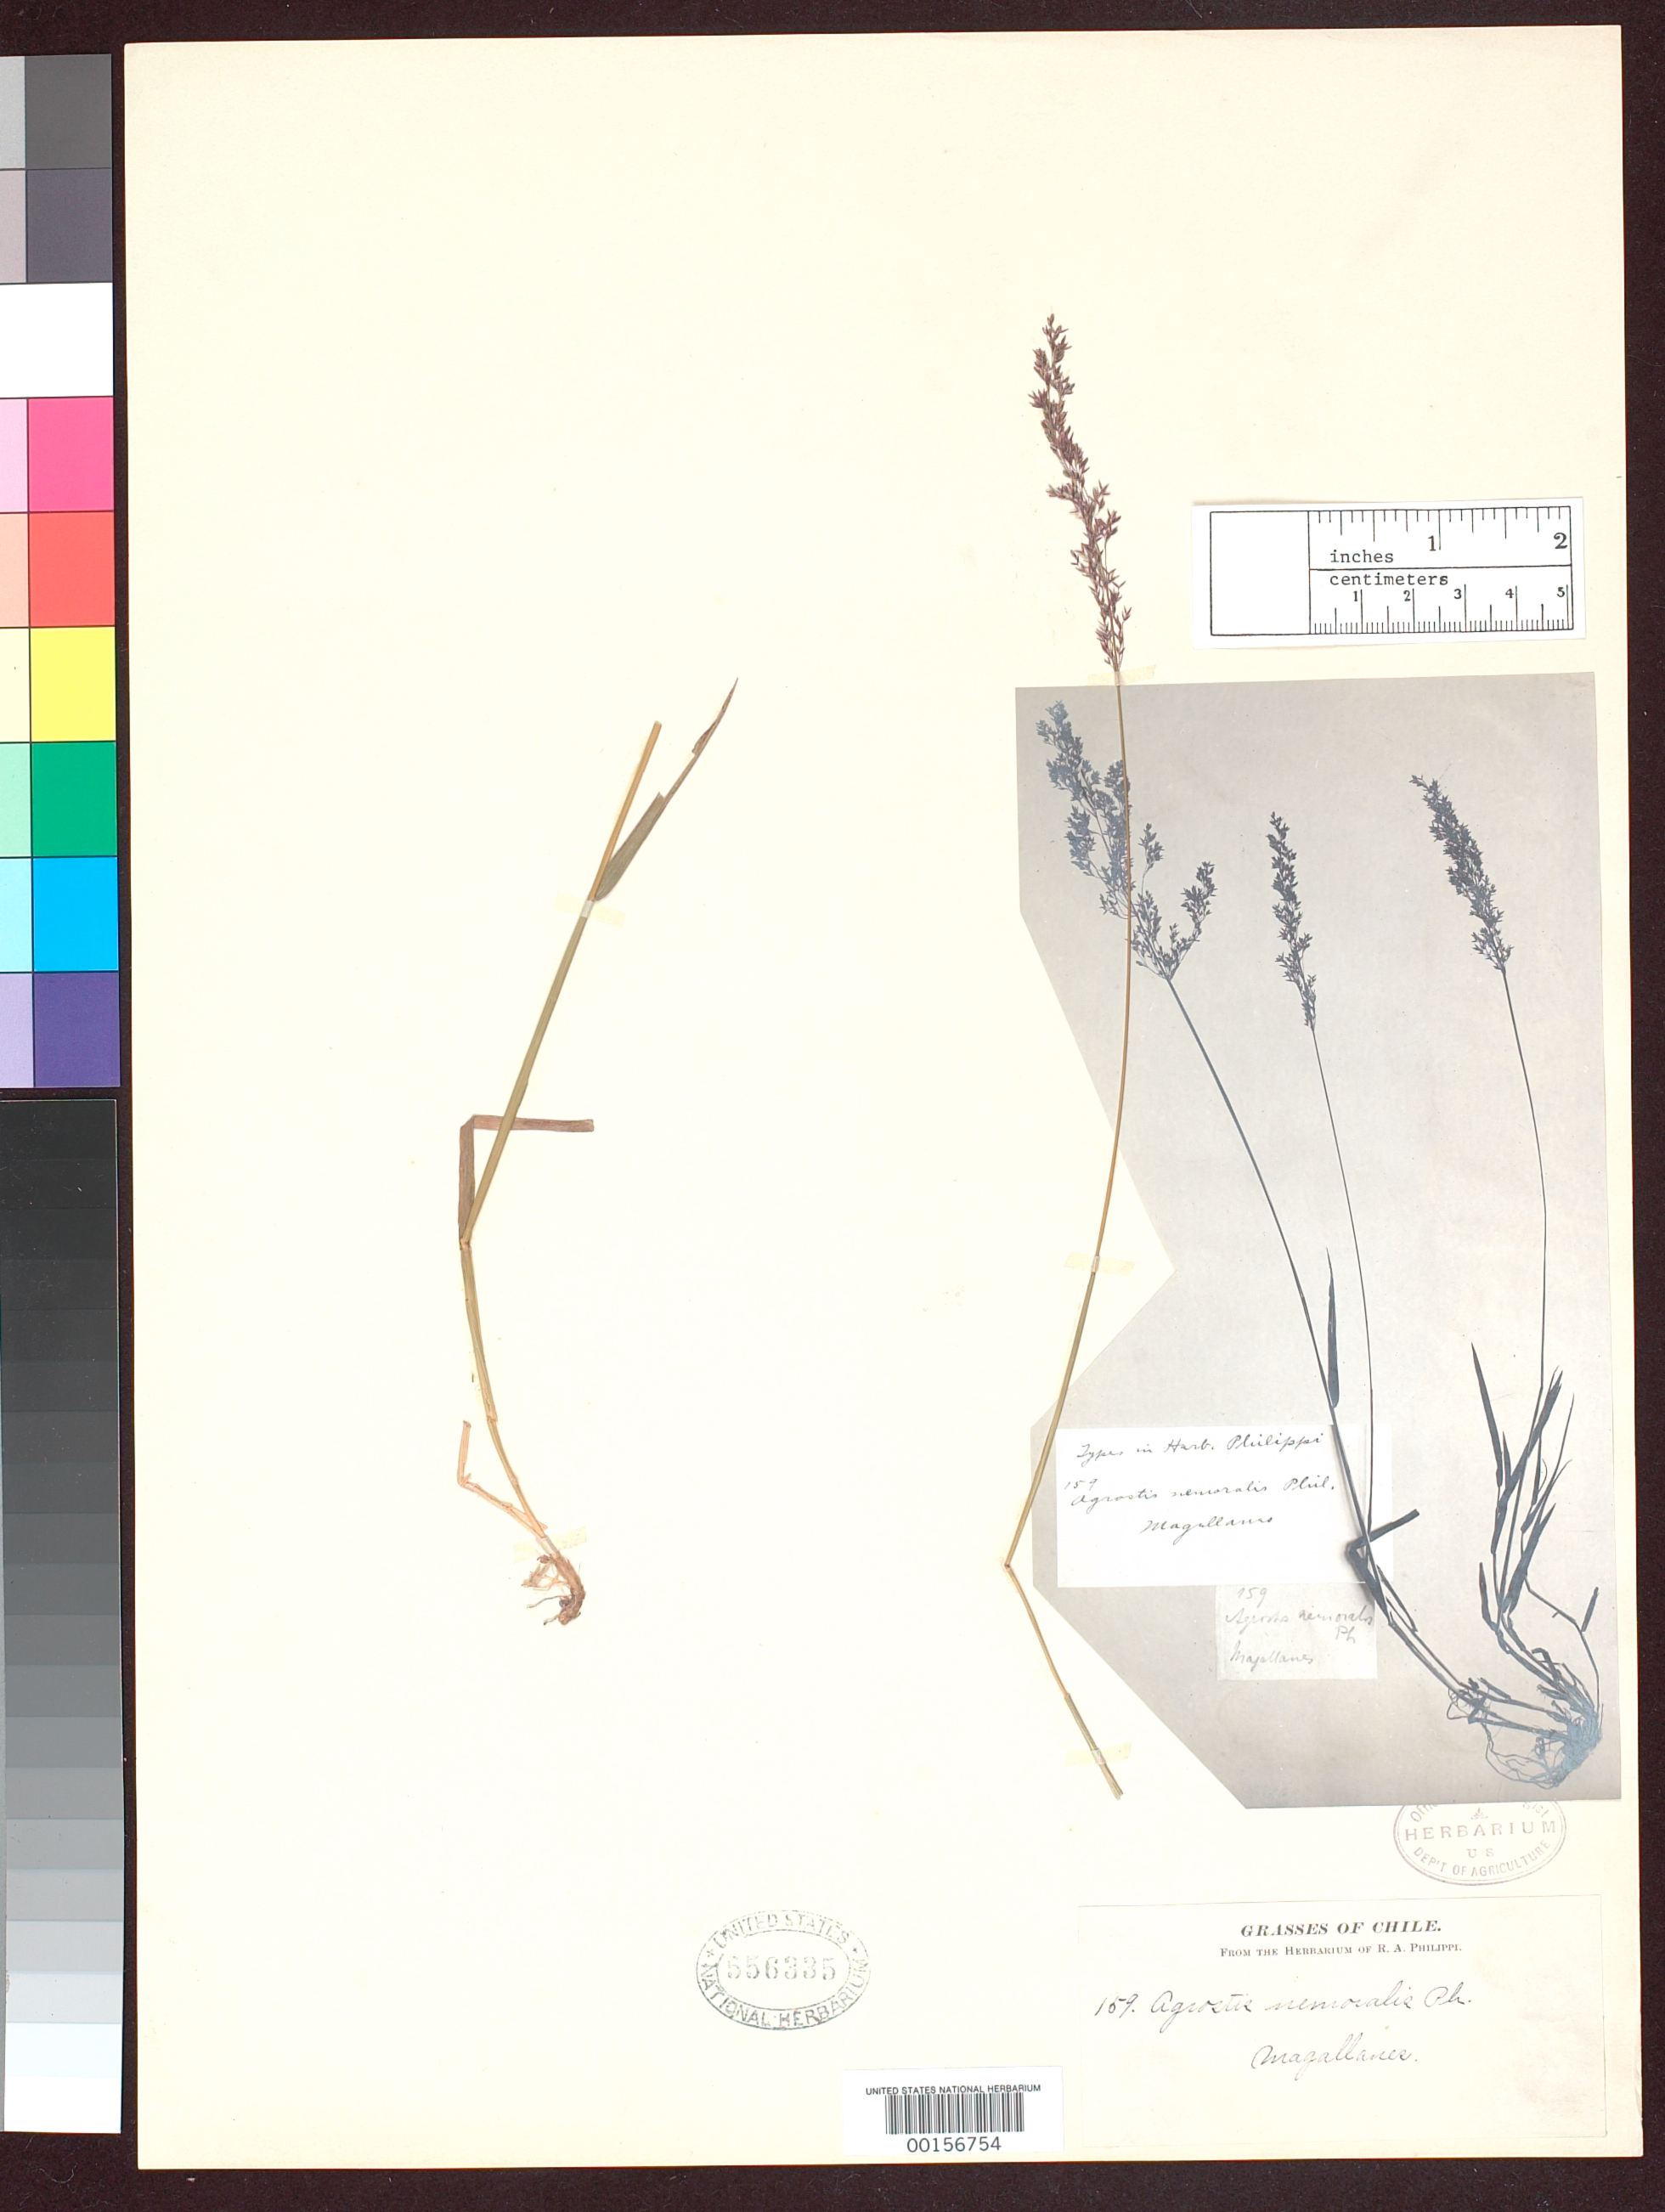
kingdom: Plantae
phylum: Tracheophyta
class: Liliopsida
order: Poales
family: Poaceae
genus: Agrostis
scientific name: Agrostis nemoralis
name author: Phil.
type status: Type Fragment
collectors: R. A. Philippi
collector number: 159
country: Chile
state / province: Magallanes y de la Antártica Chilena (XII)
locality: Prope Puerto Montt.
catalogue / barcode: US 556335